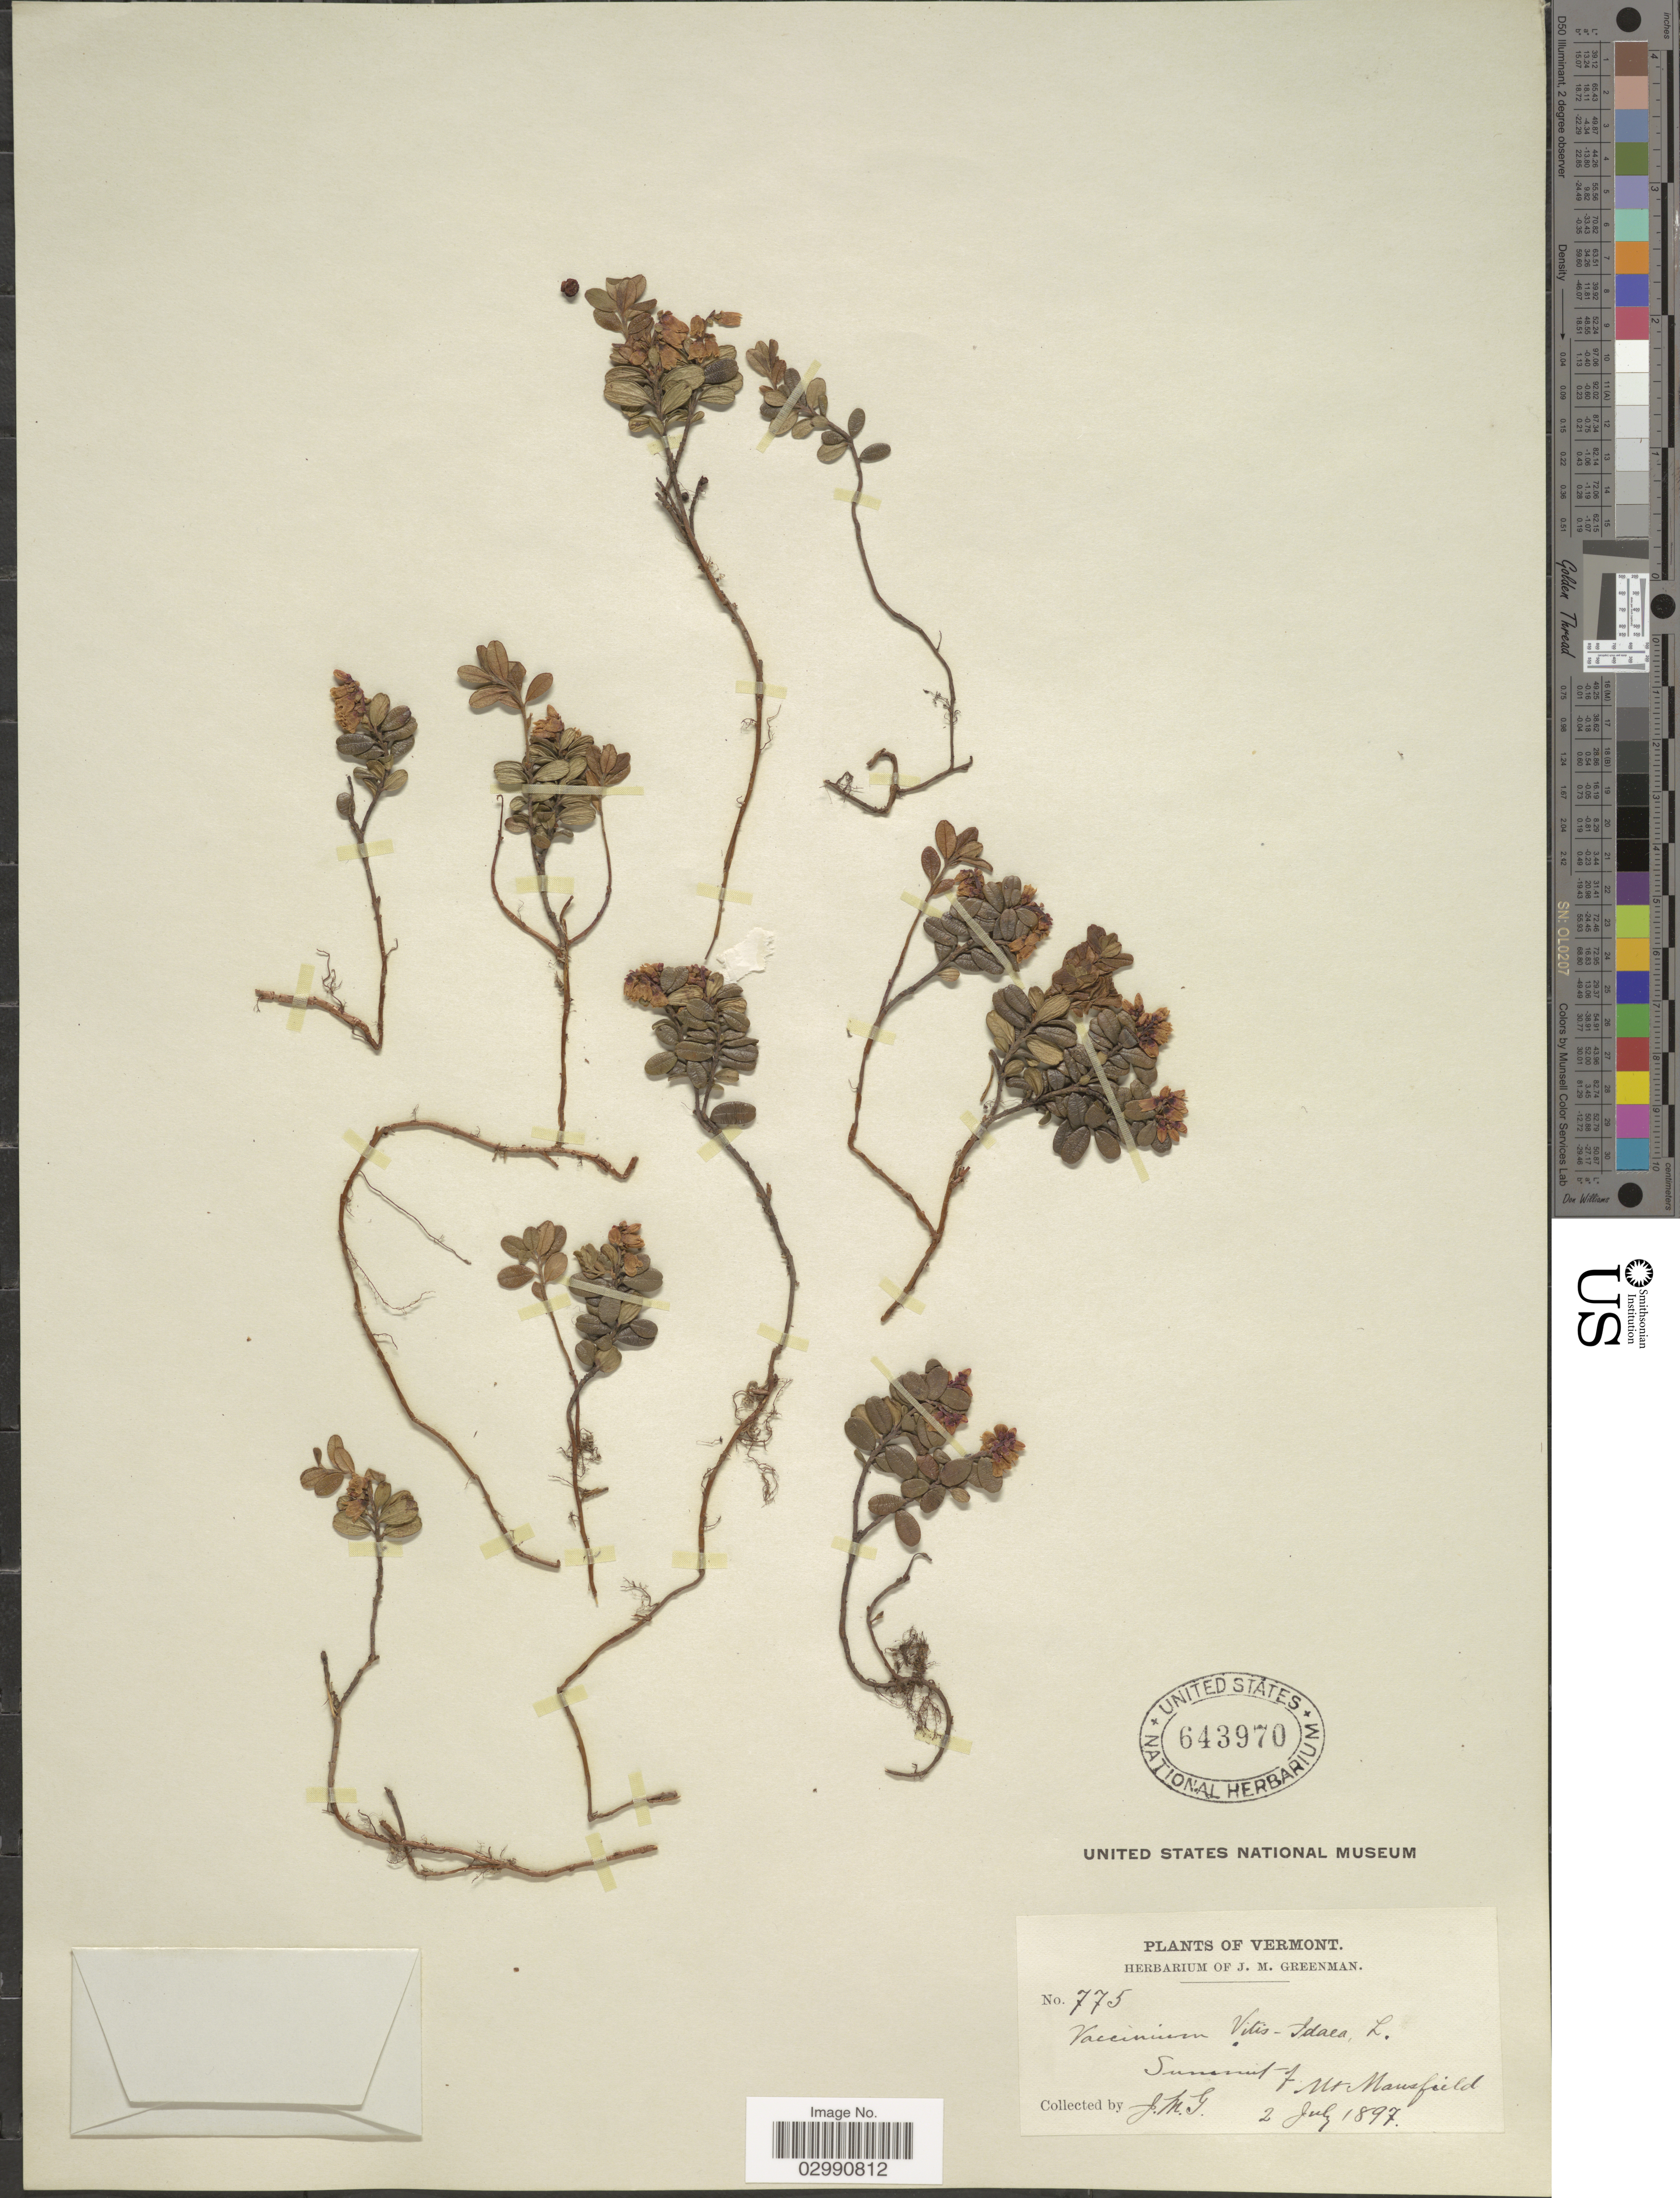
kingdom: Plantae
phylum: Tracheophyta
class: Magnoliopsida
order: Ericales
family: Ericaceae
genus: Vaccinium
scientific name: Vaccinium vitis-idaea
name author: L.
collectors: J. M. Greenman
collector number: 775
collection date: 1897-07-02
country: United States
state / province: Vermont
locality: Summit of Mt. Mansfield.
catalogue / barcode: US 643970